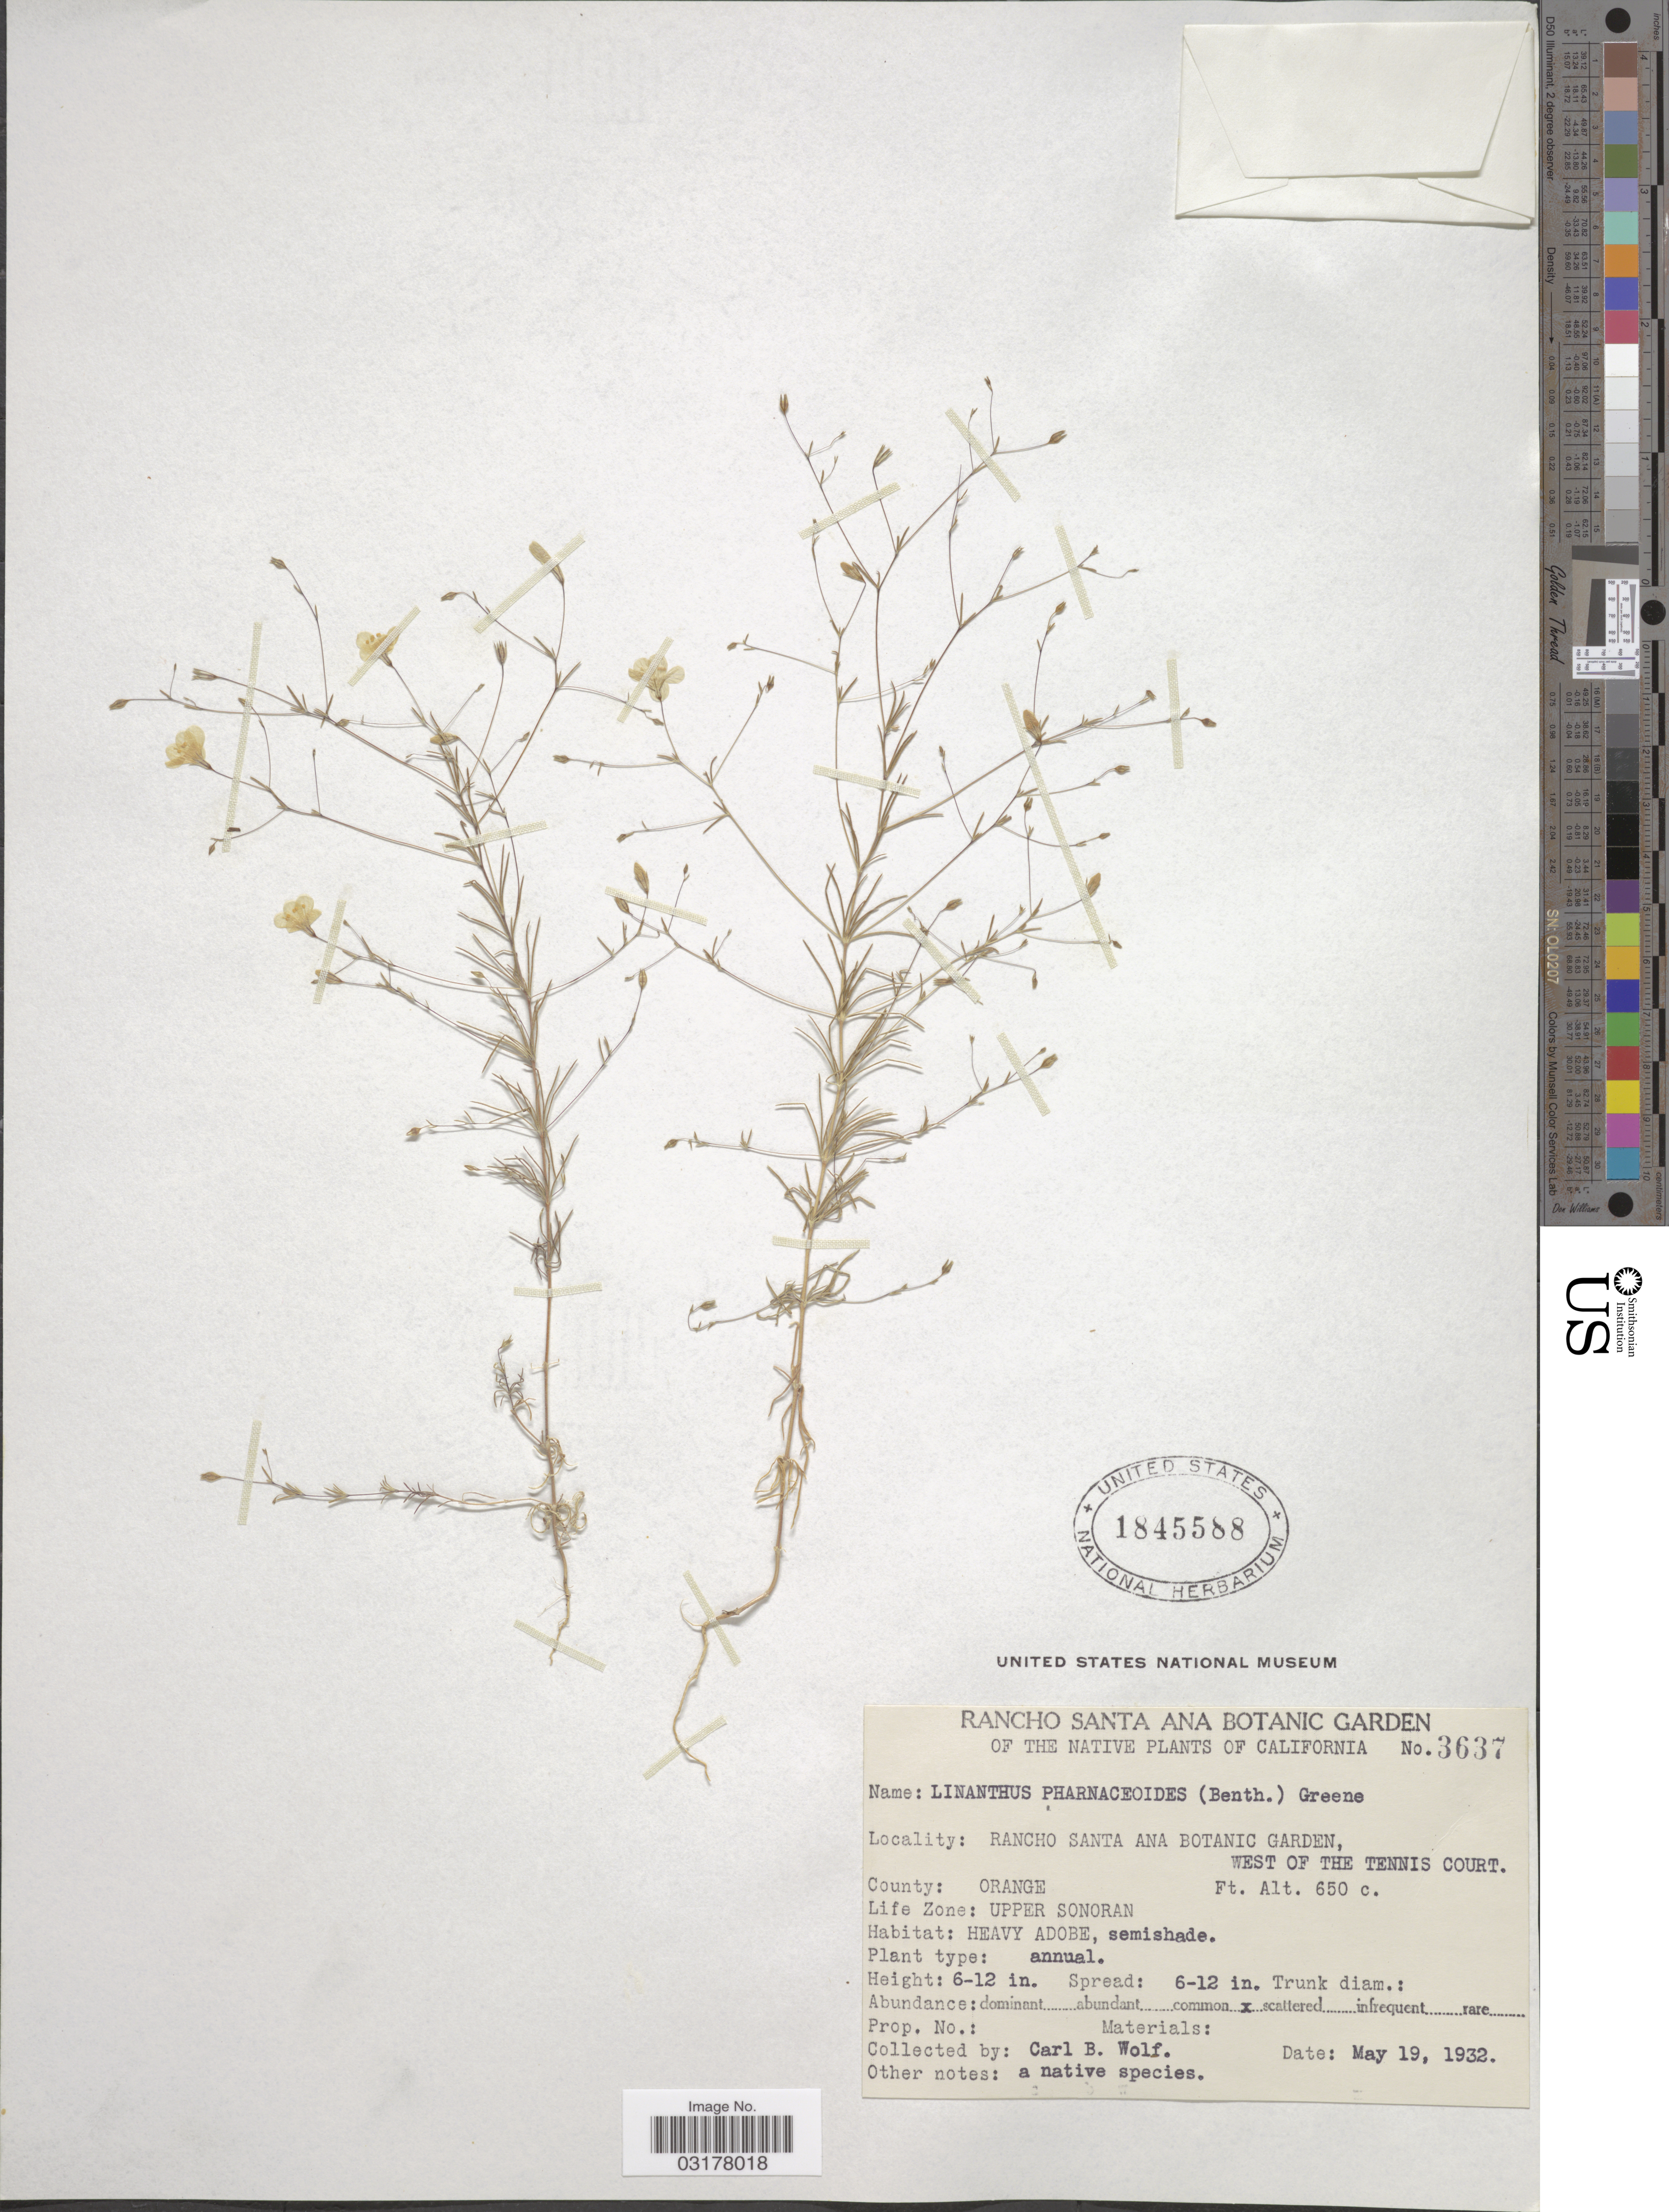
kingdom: Plantae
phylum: Tracheophyta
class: Magnoliopsida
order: Ericales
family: Polemoniaceae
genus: Leptosiphon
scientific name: Leptosiphon liniflorus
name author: (Benth.) J.M. Porter & L.A. Johnson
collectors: C. B. Wolf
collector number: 3637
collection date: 1932-05-19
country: United States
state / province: California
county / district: Orange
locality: Rancho Santa Ana Botanic Garden, West of The Tennis Court. County: Orange, Life Zone: Upper Sonoran.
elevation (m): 198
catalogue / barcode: US 1845588